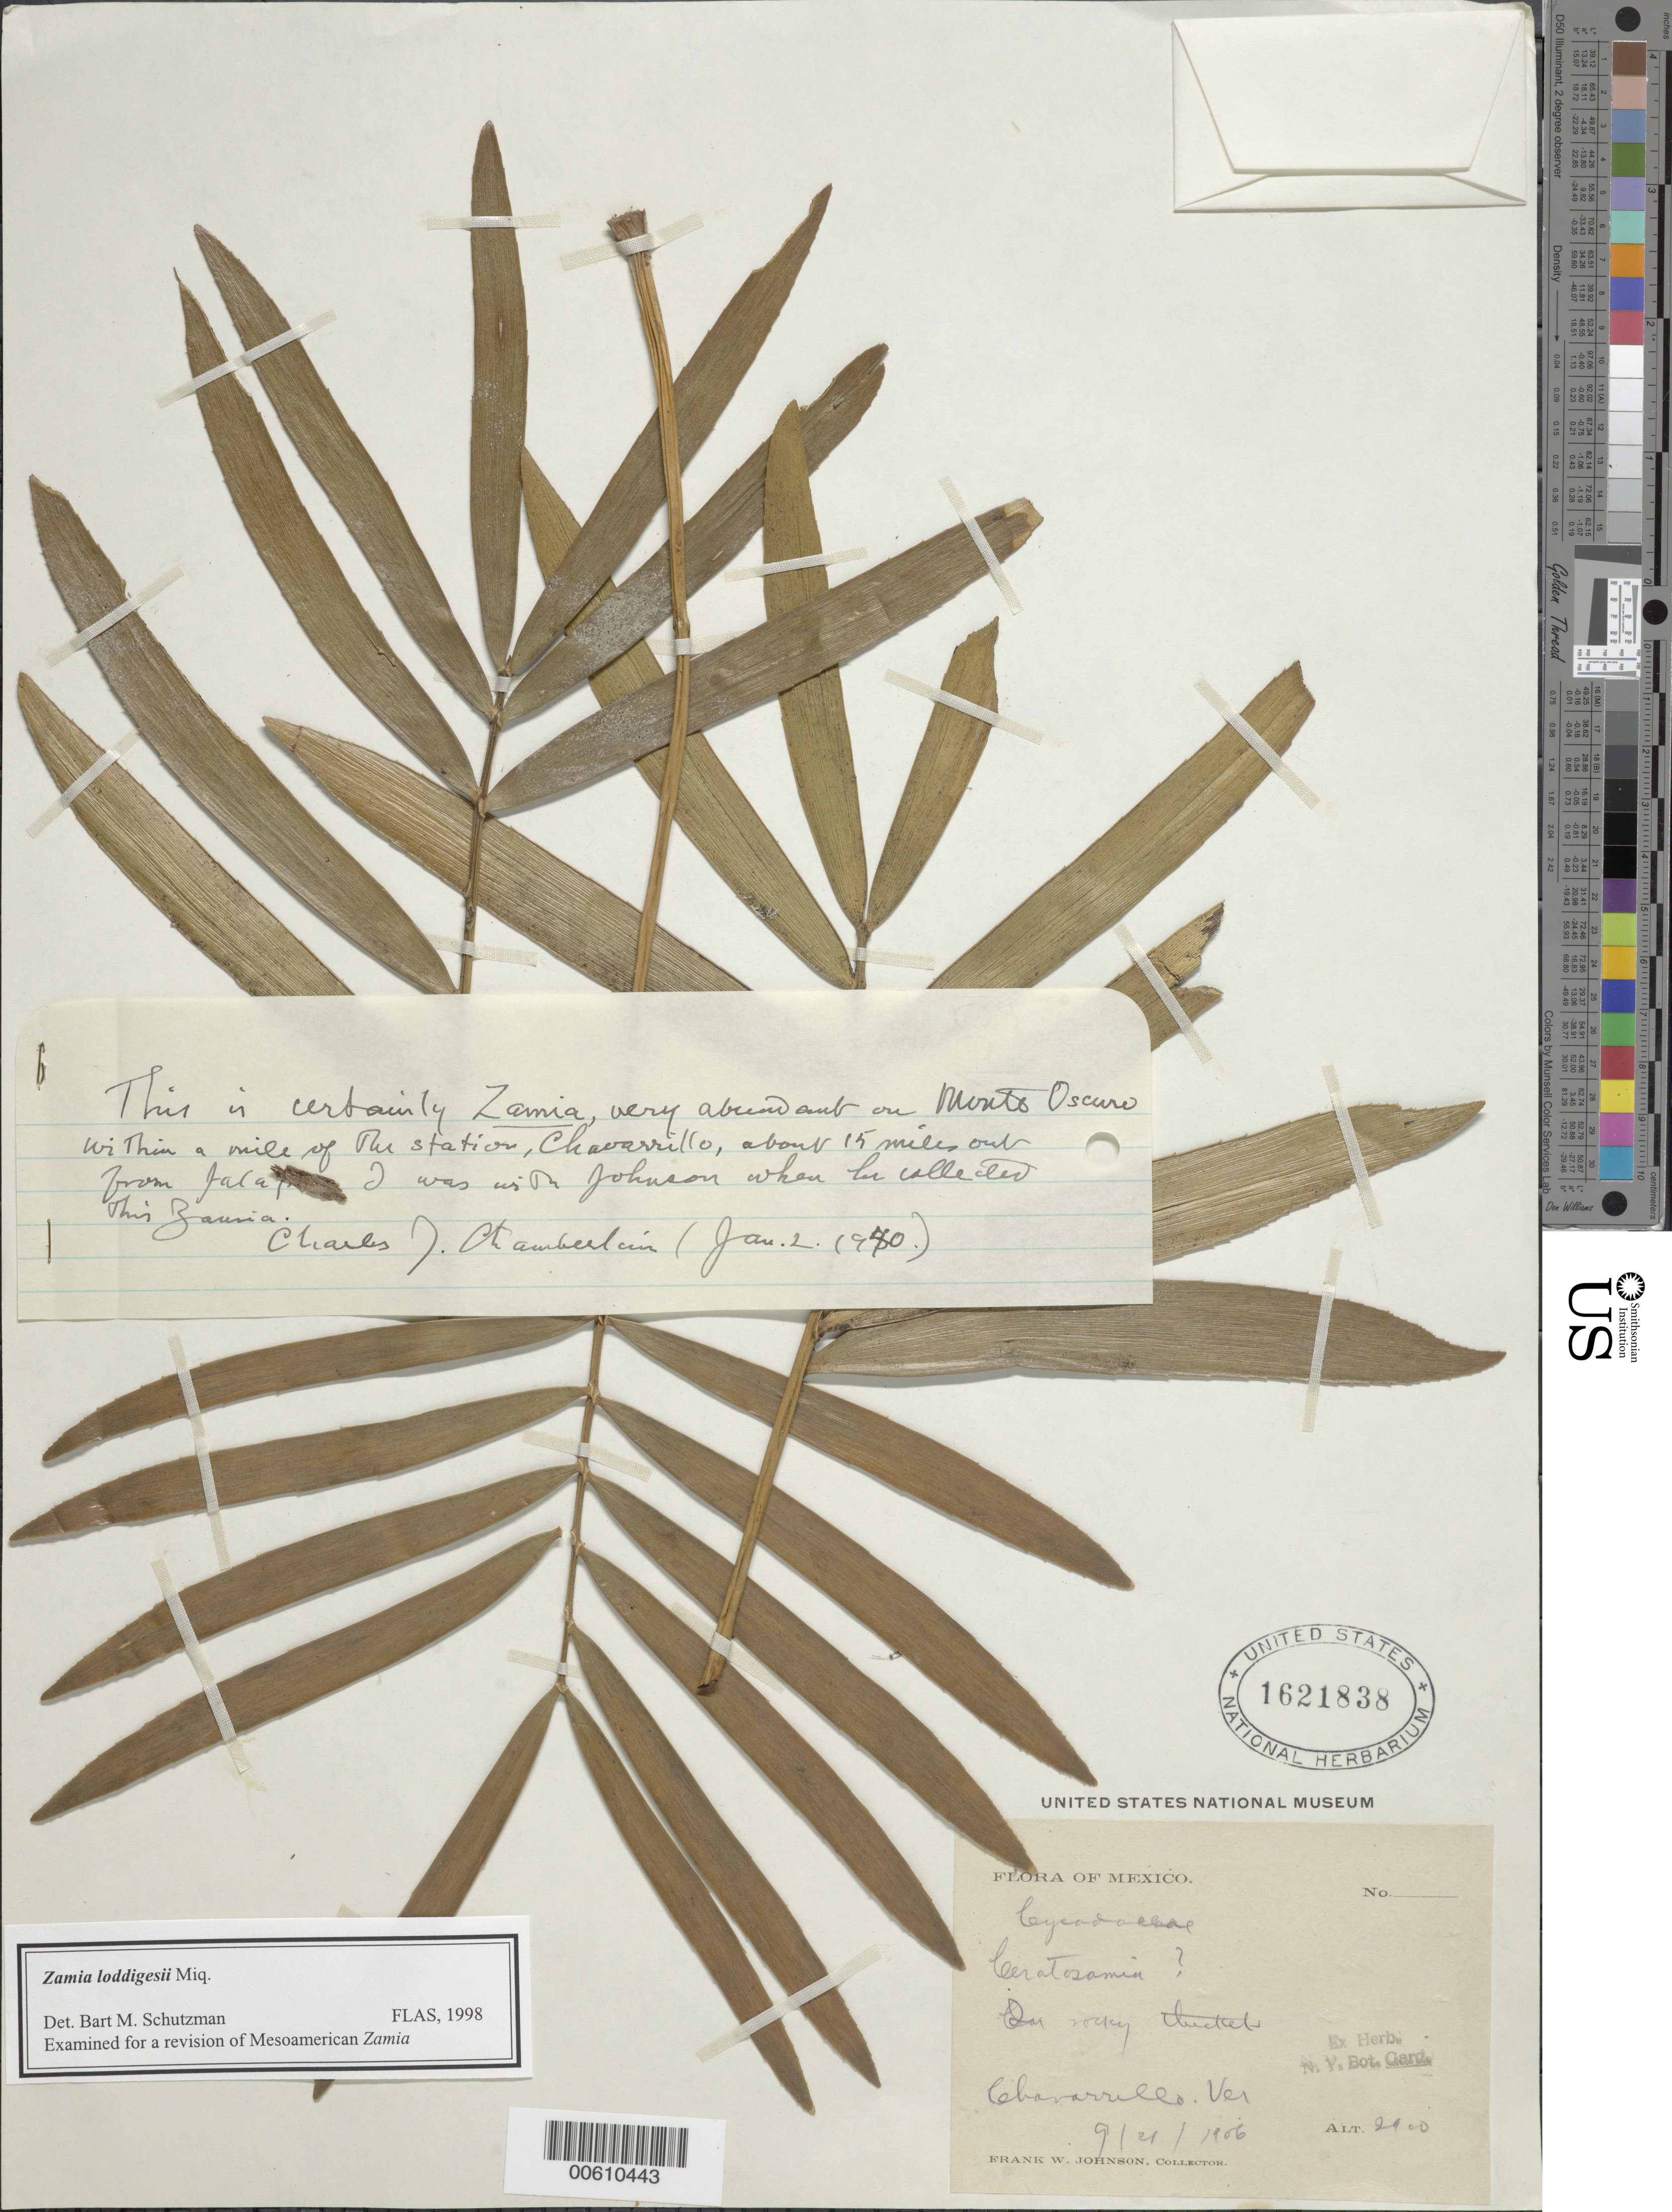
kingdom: Plantae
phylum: Tracheophyta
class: Cycadopsida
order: Cycadales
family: Zamiaceae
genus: Zamia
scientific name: Zamia loddigesii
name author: Miq.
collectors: F. W. Johnson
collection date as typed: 21 Sep 1906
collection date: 1906-09-21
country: Mexico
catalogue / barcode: US 1621838